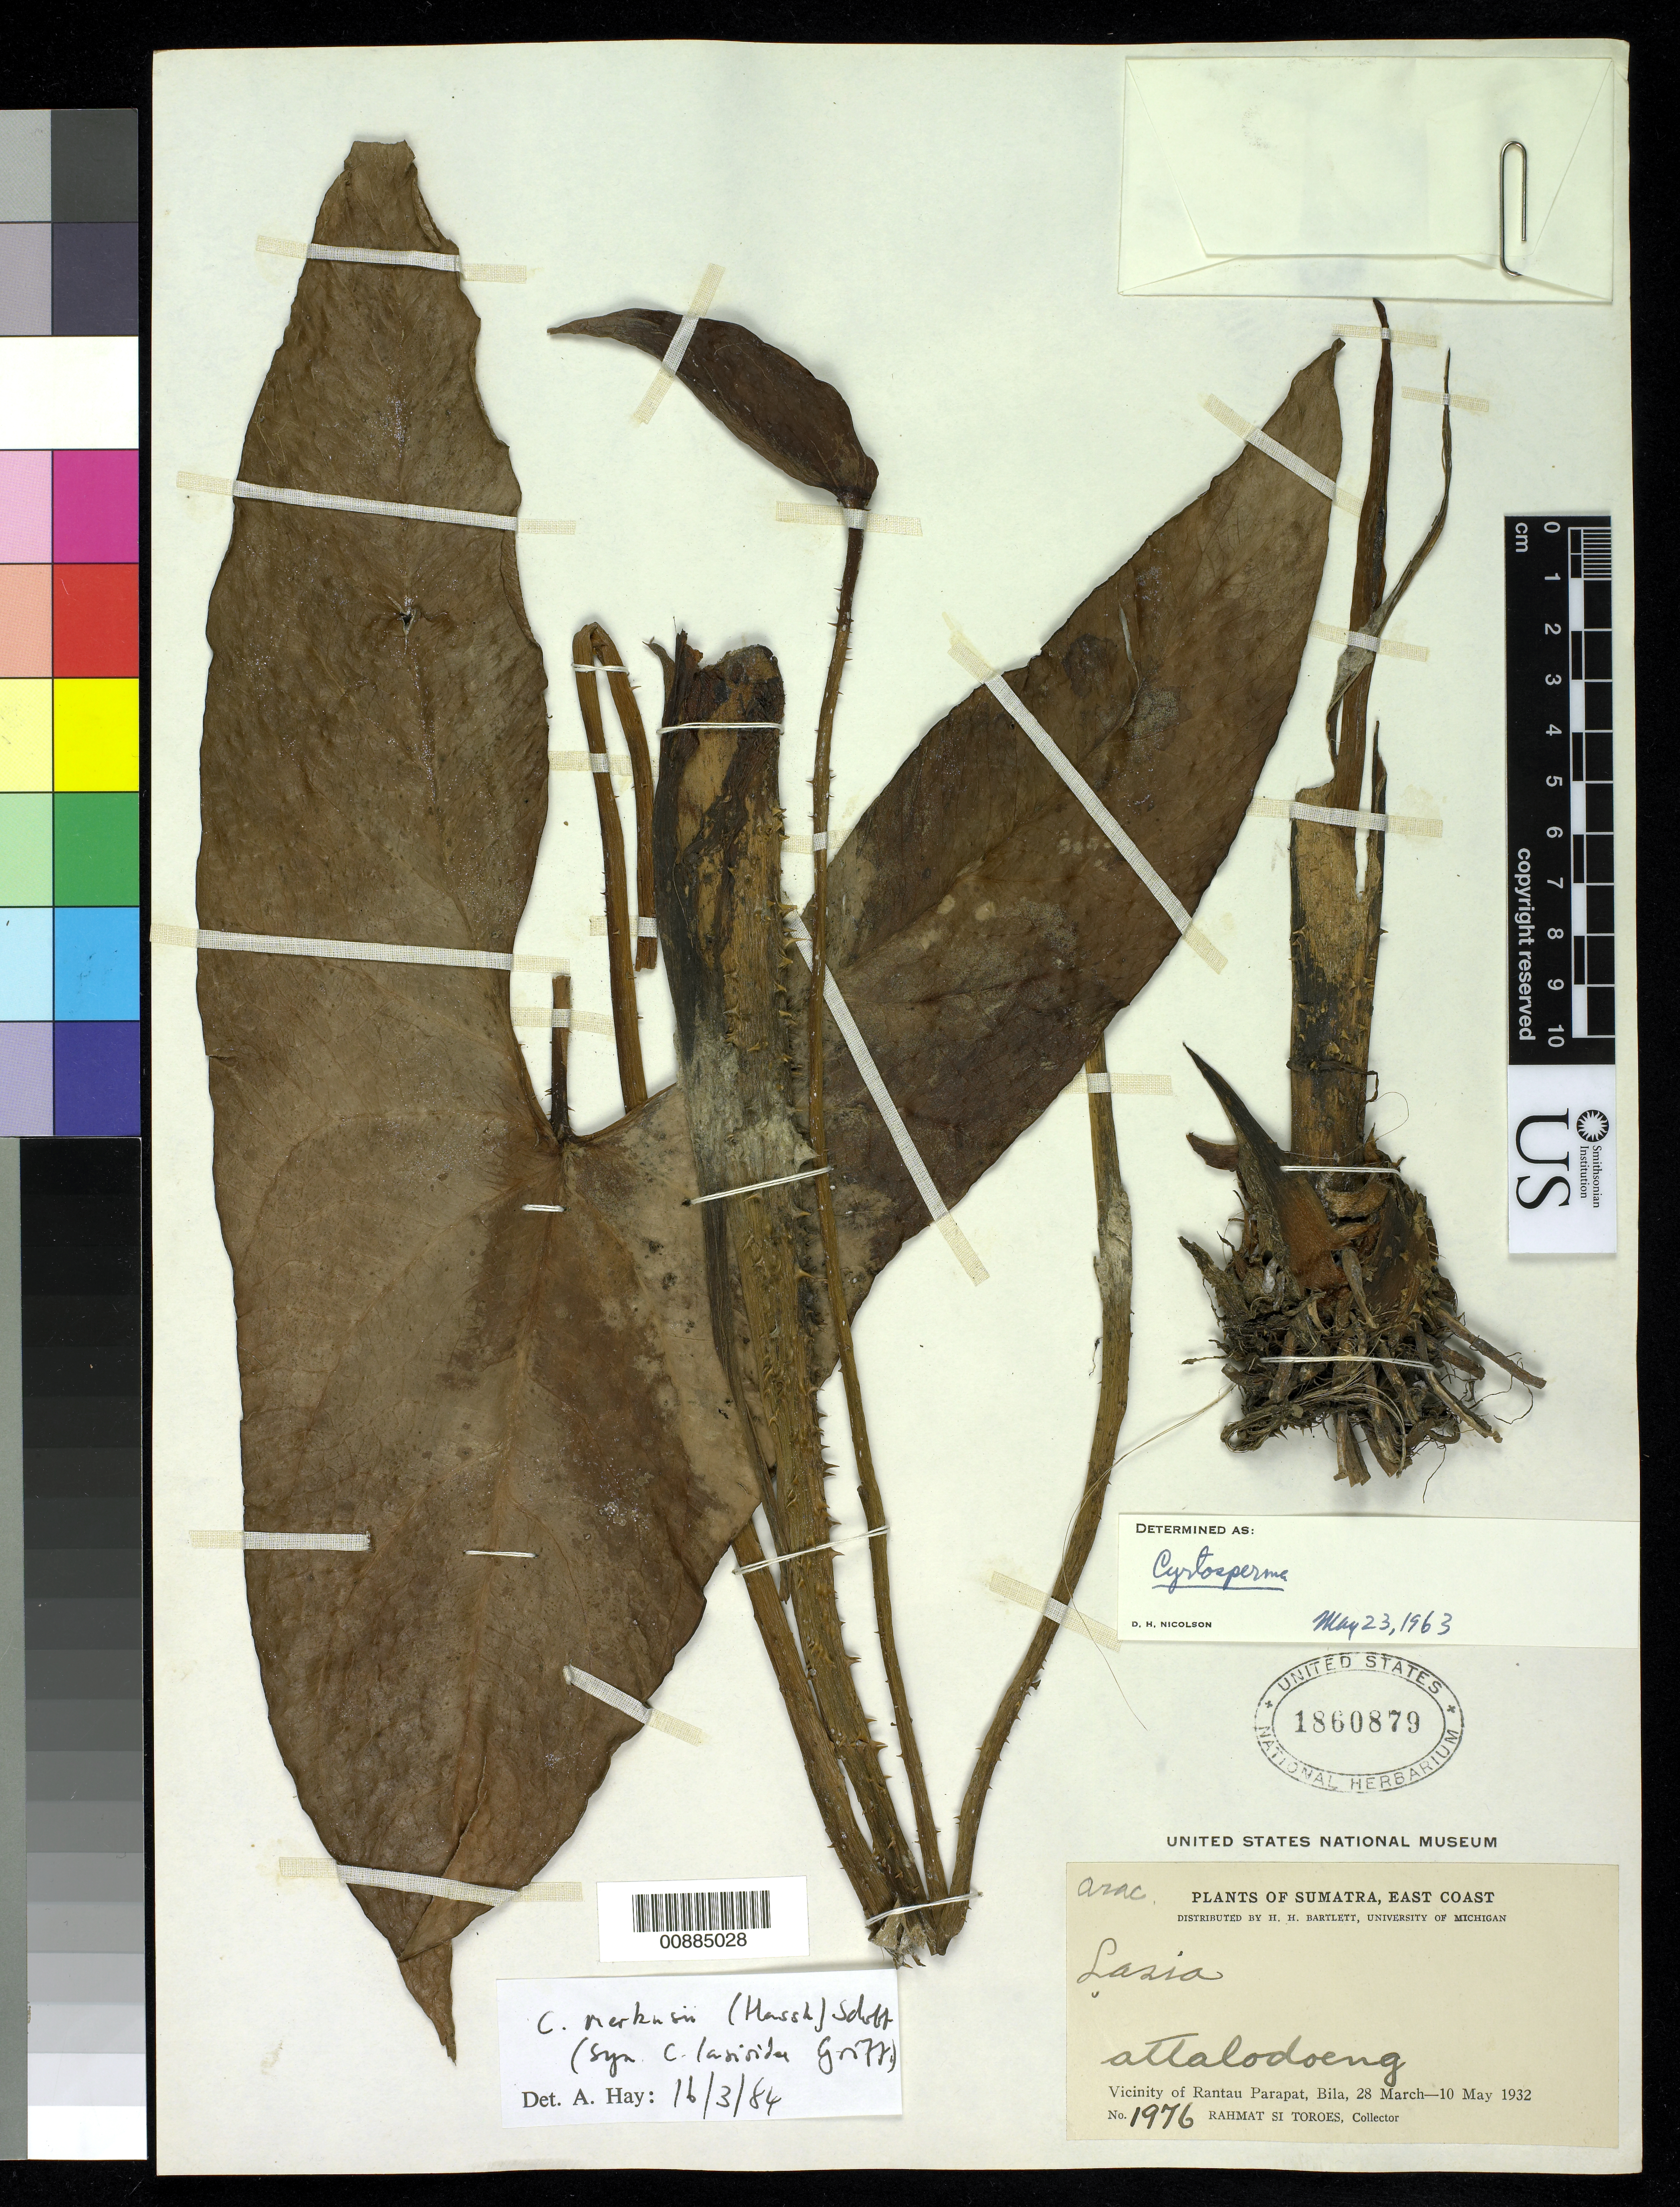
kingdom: Plantae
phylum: Tracheophyta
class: Liliopsida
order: Alismatales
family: Araceae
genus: Cyrtosperma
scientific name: Cyrtosperma merkusii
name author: (Hassk.) Schott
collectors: Rahmat Si Boeea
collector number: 1976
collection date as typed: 28 Mar 1932 to 10 May 1932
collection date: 1932-03-28/1932-05-10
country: Indonesia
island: Sumatra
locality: Vicinity of Rantau Parapat, Bila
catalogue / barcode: US 1860879